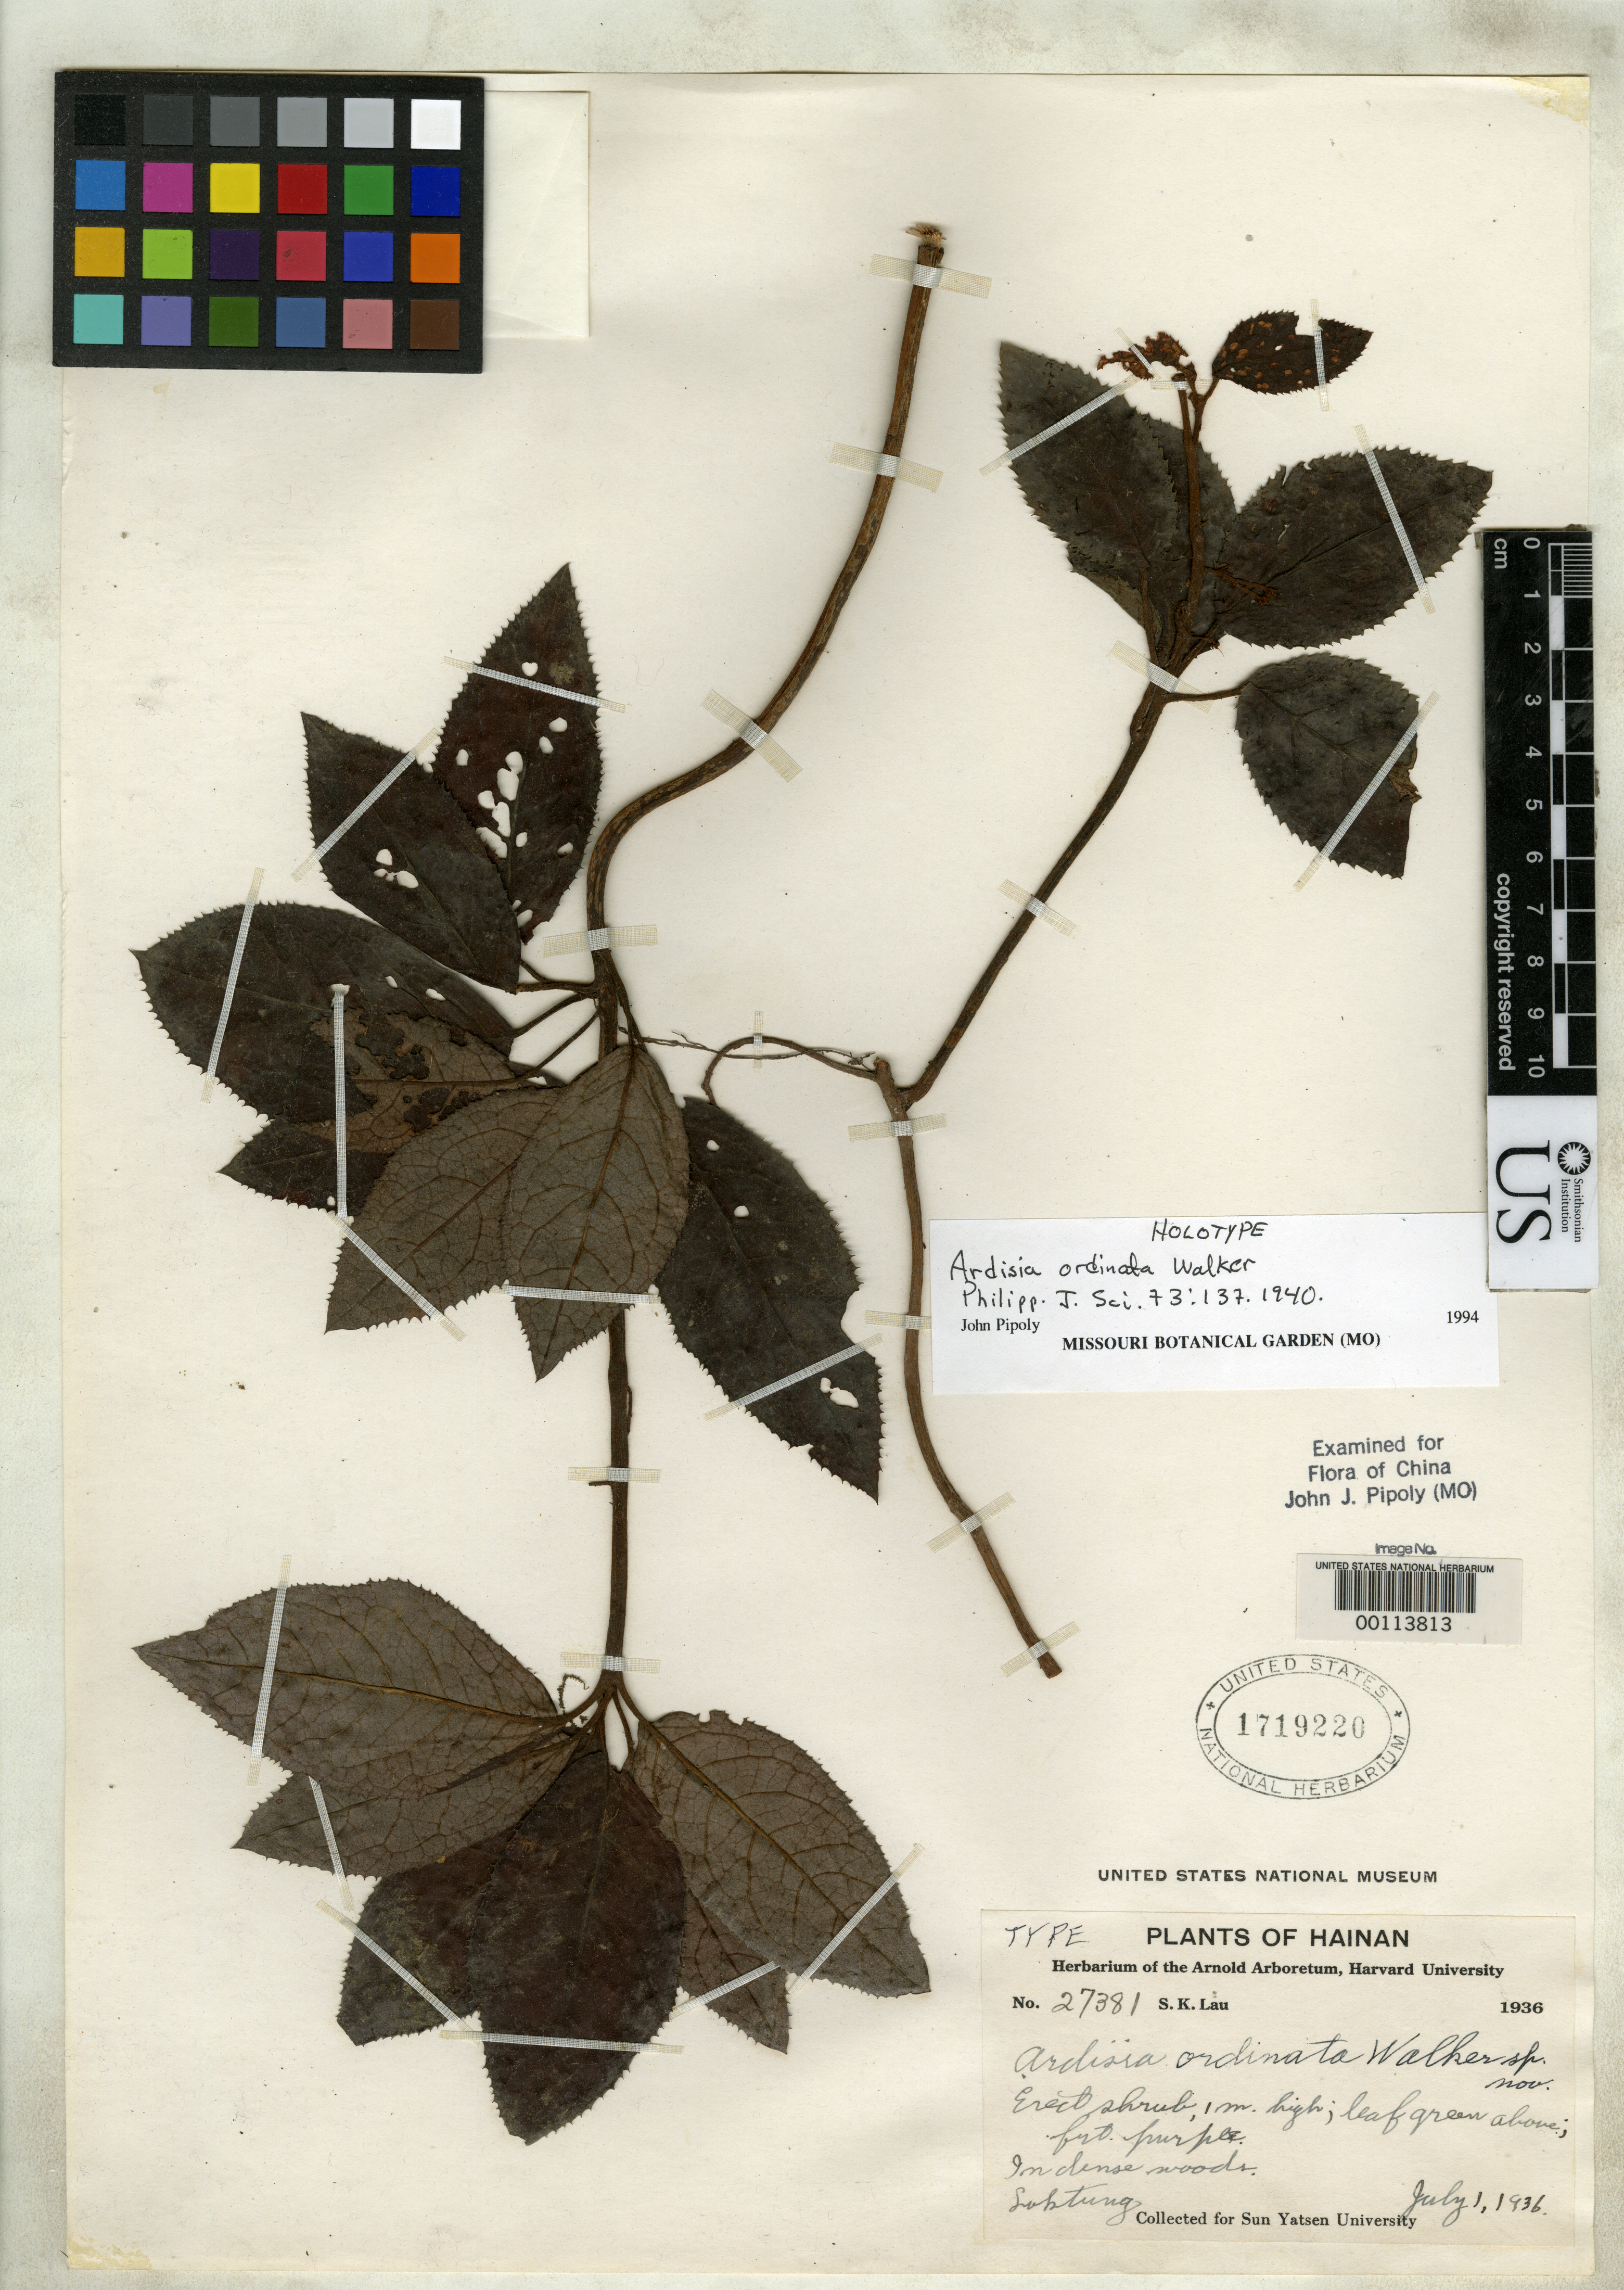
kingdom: Plantae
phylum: Tracheophyta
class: Magnoliopsida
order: Ericales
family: Primulaceae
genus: Ardisia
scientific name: Ardisia ordinata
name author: E. Walker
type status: Holotype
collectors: S. K. Lau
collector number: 27381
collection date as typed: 01 Jul 1931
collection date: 1931-07-01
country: China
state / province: Hainan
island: Hainan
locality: Loktung.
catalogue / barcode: US 1719220